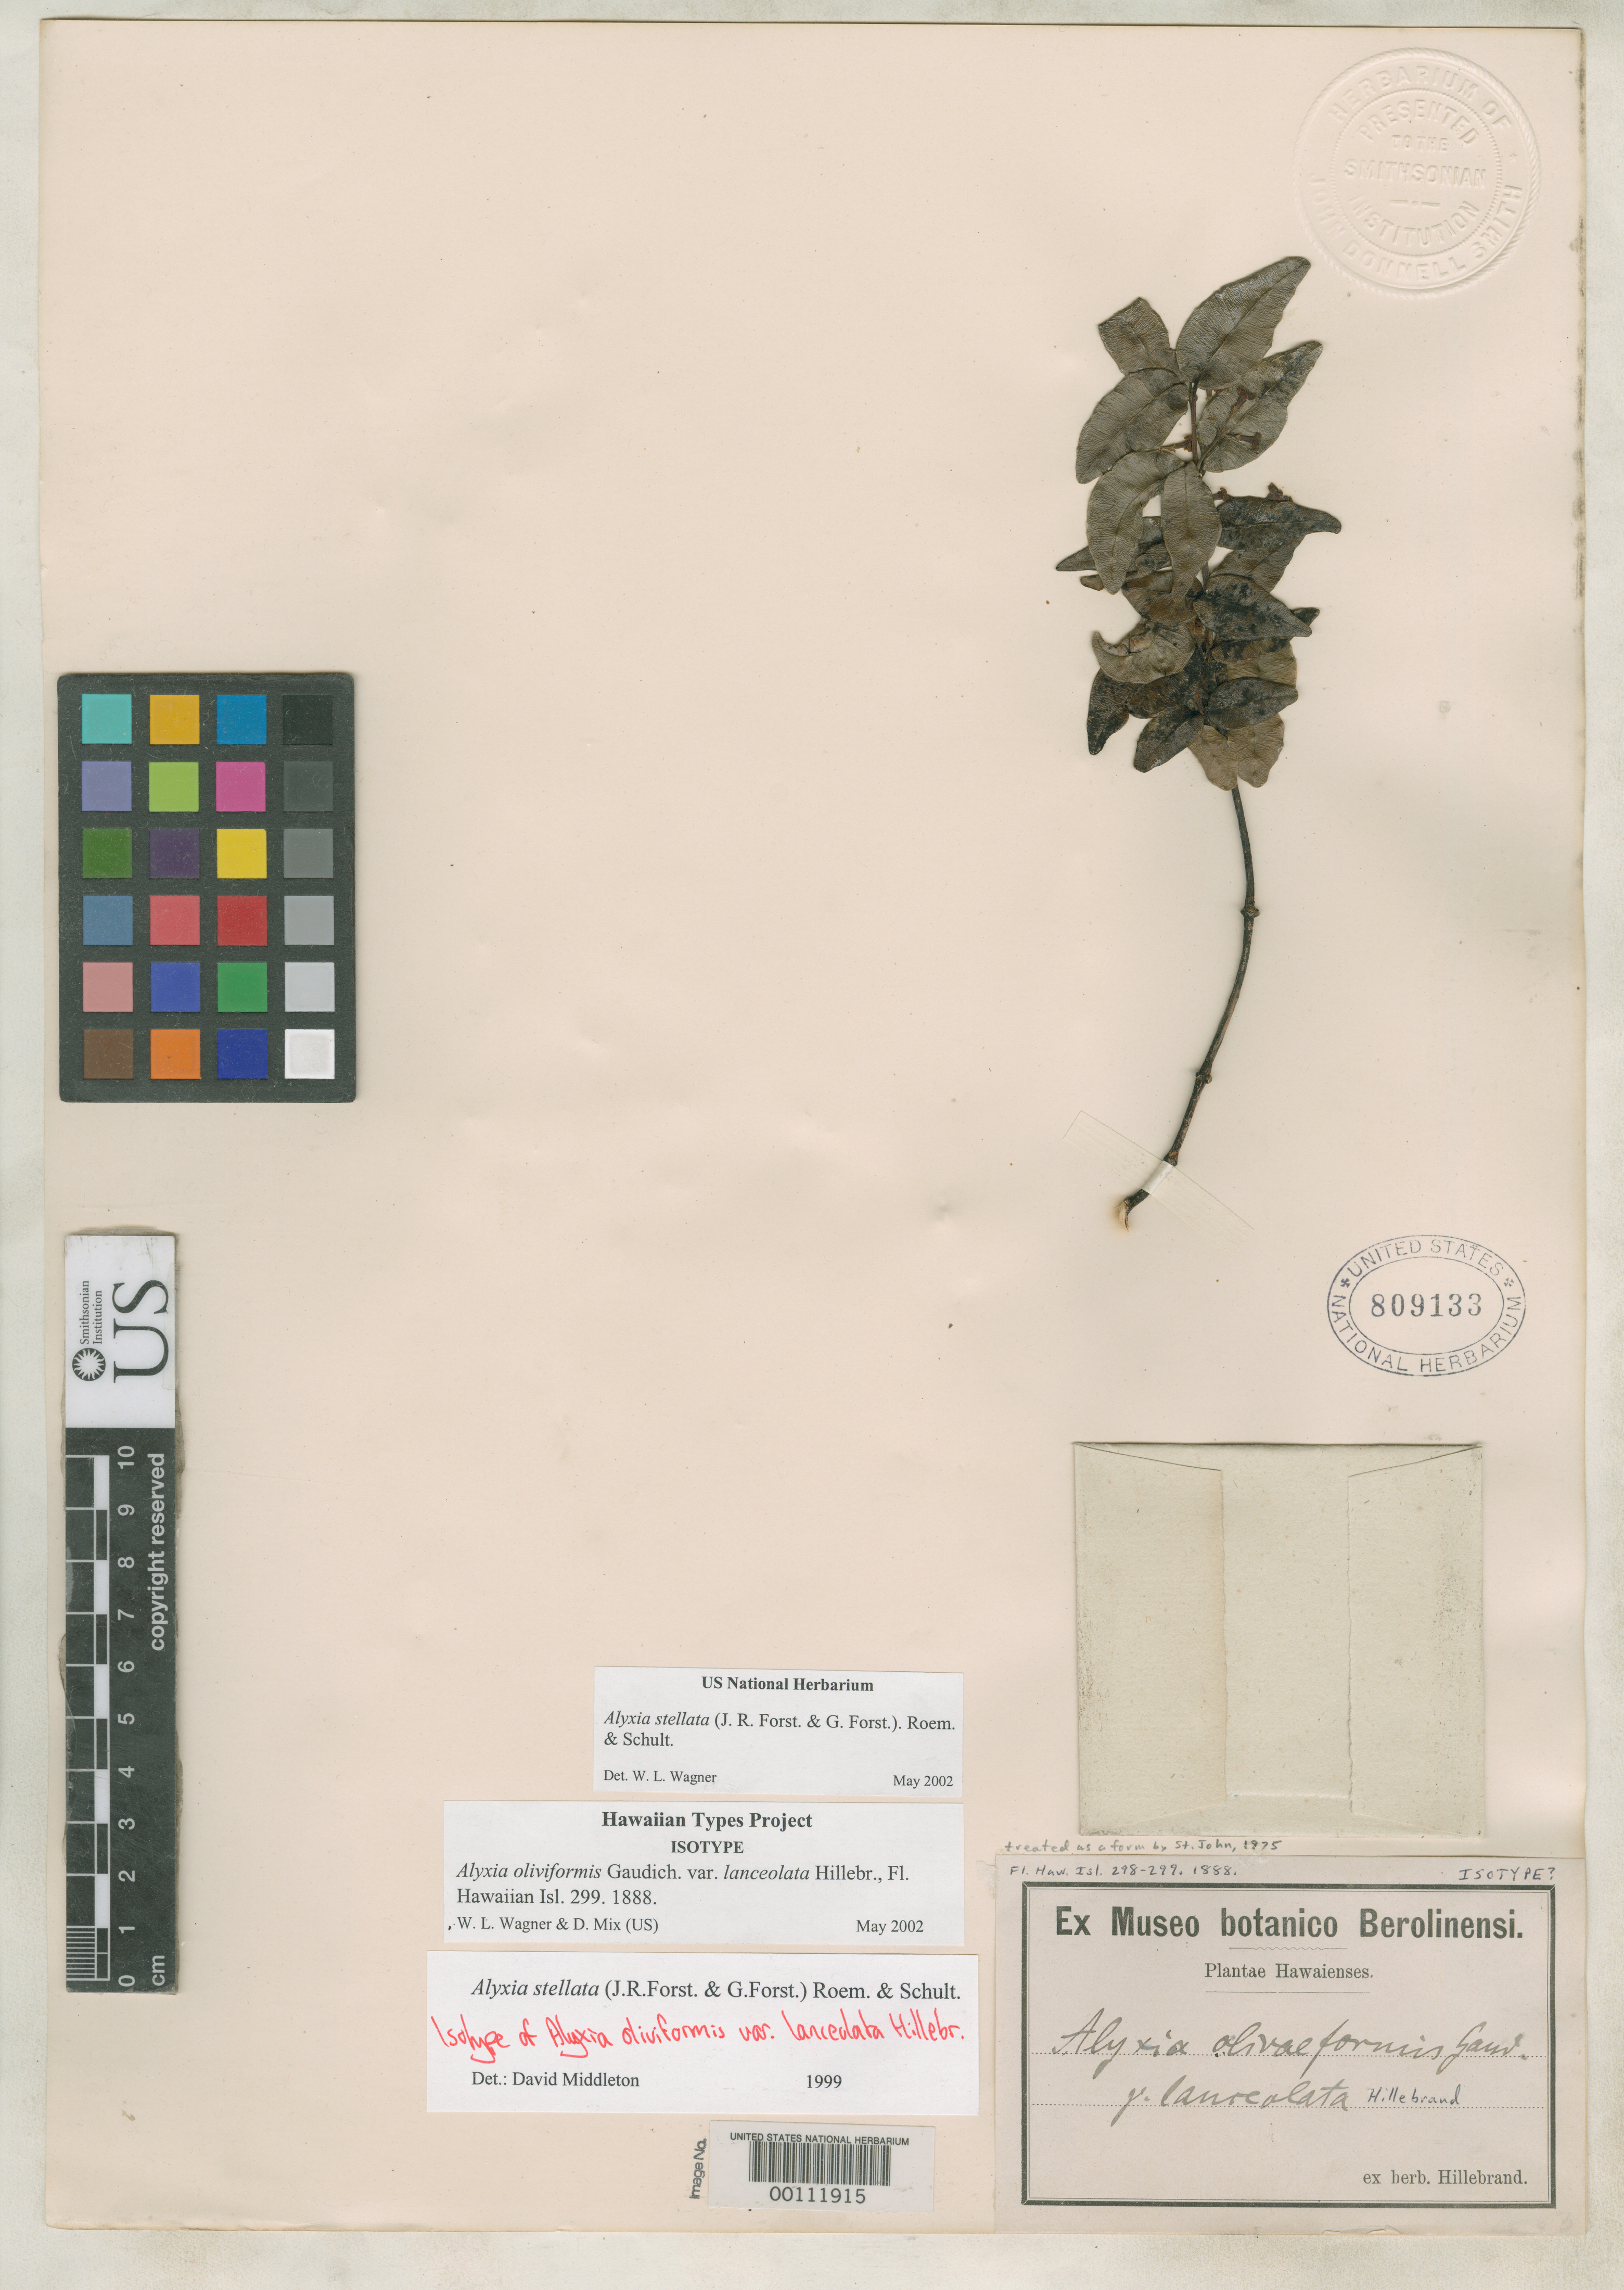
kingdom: Plantae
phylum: Tracheophyta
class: Magnoliopsida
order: Gentianales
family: Apocynaceae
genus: Alyxia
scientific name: Alyxia oliviformis var. lanceolata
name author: Hillebr.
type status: Possible Isotype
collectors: W. Hillebrand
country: United States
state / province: Hawaii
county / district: Maui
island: Maui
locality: W. Maui, Kaanapili.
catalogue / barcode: US 809133